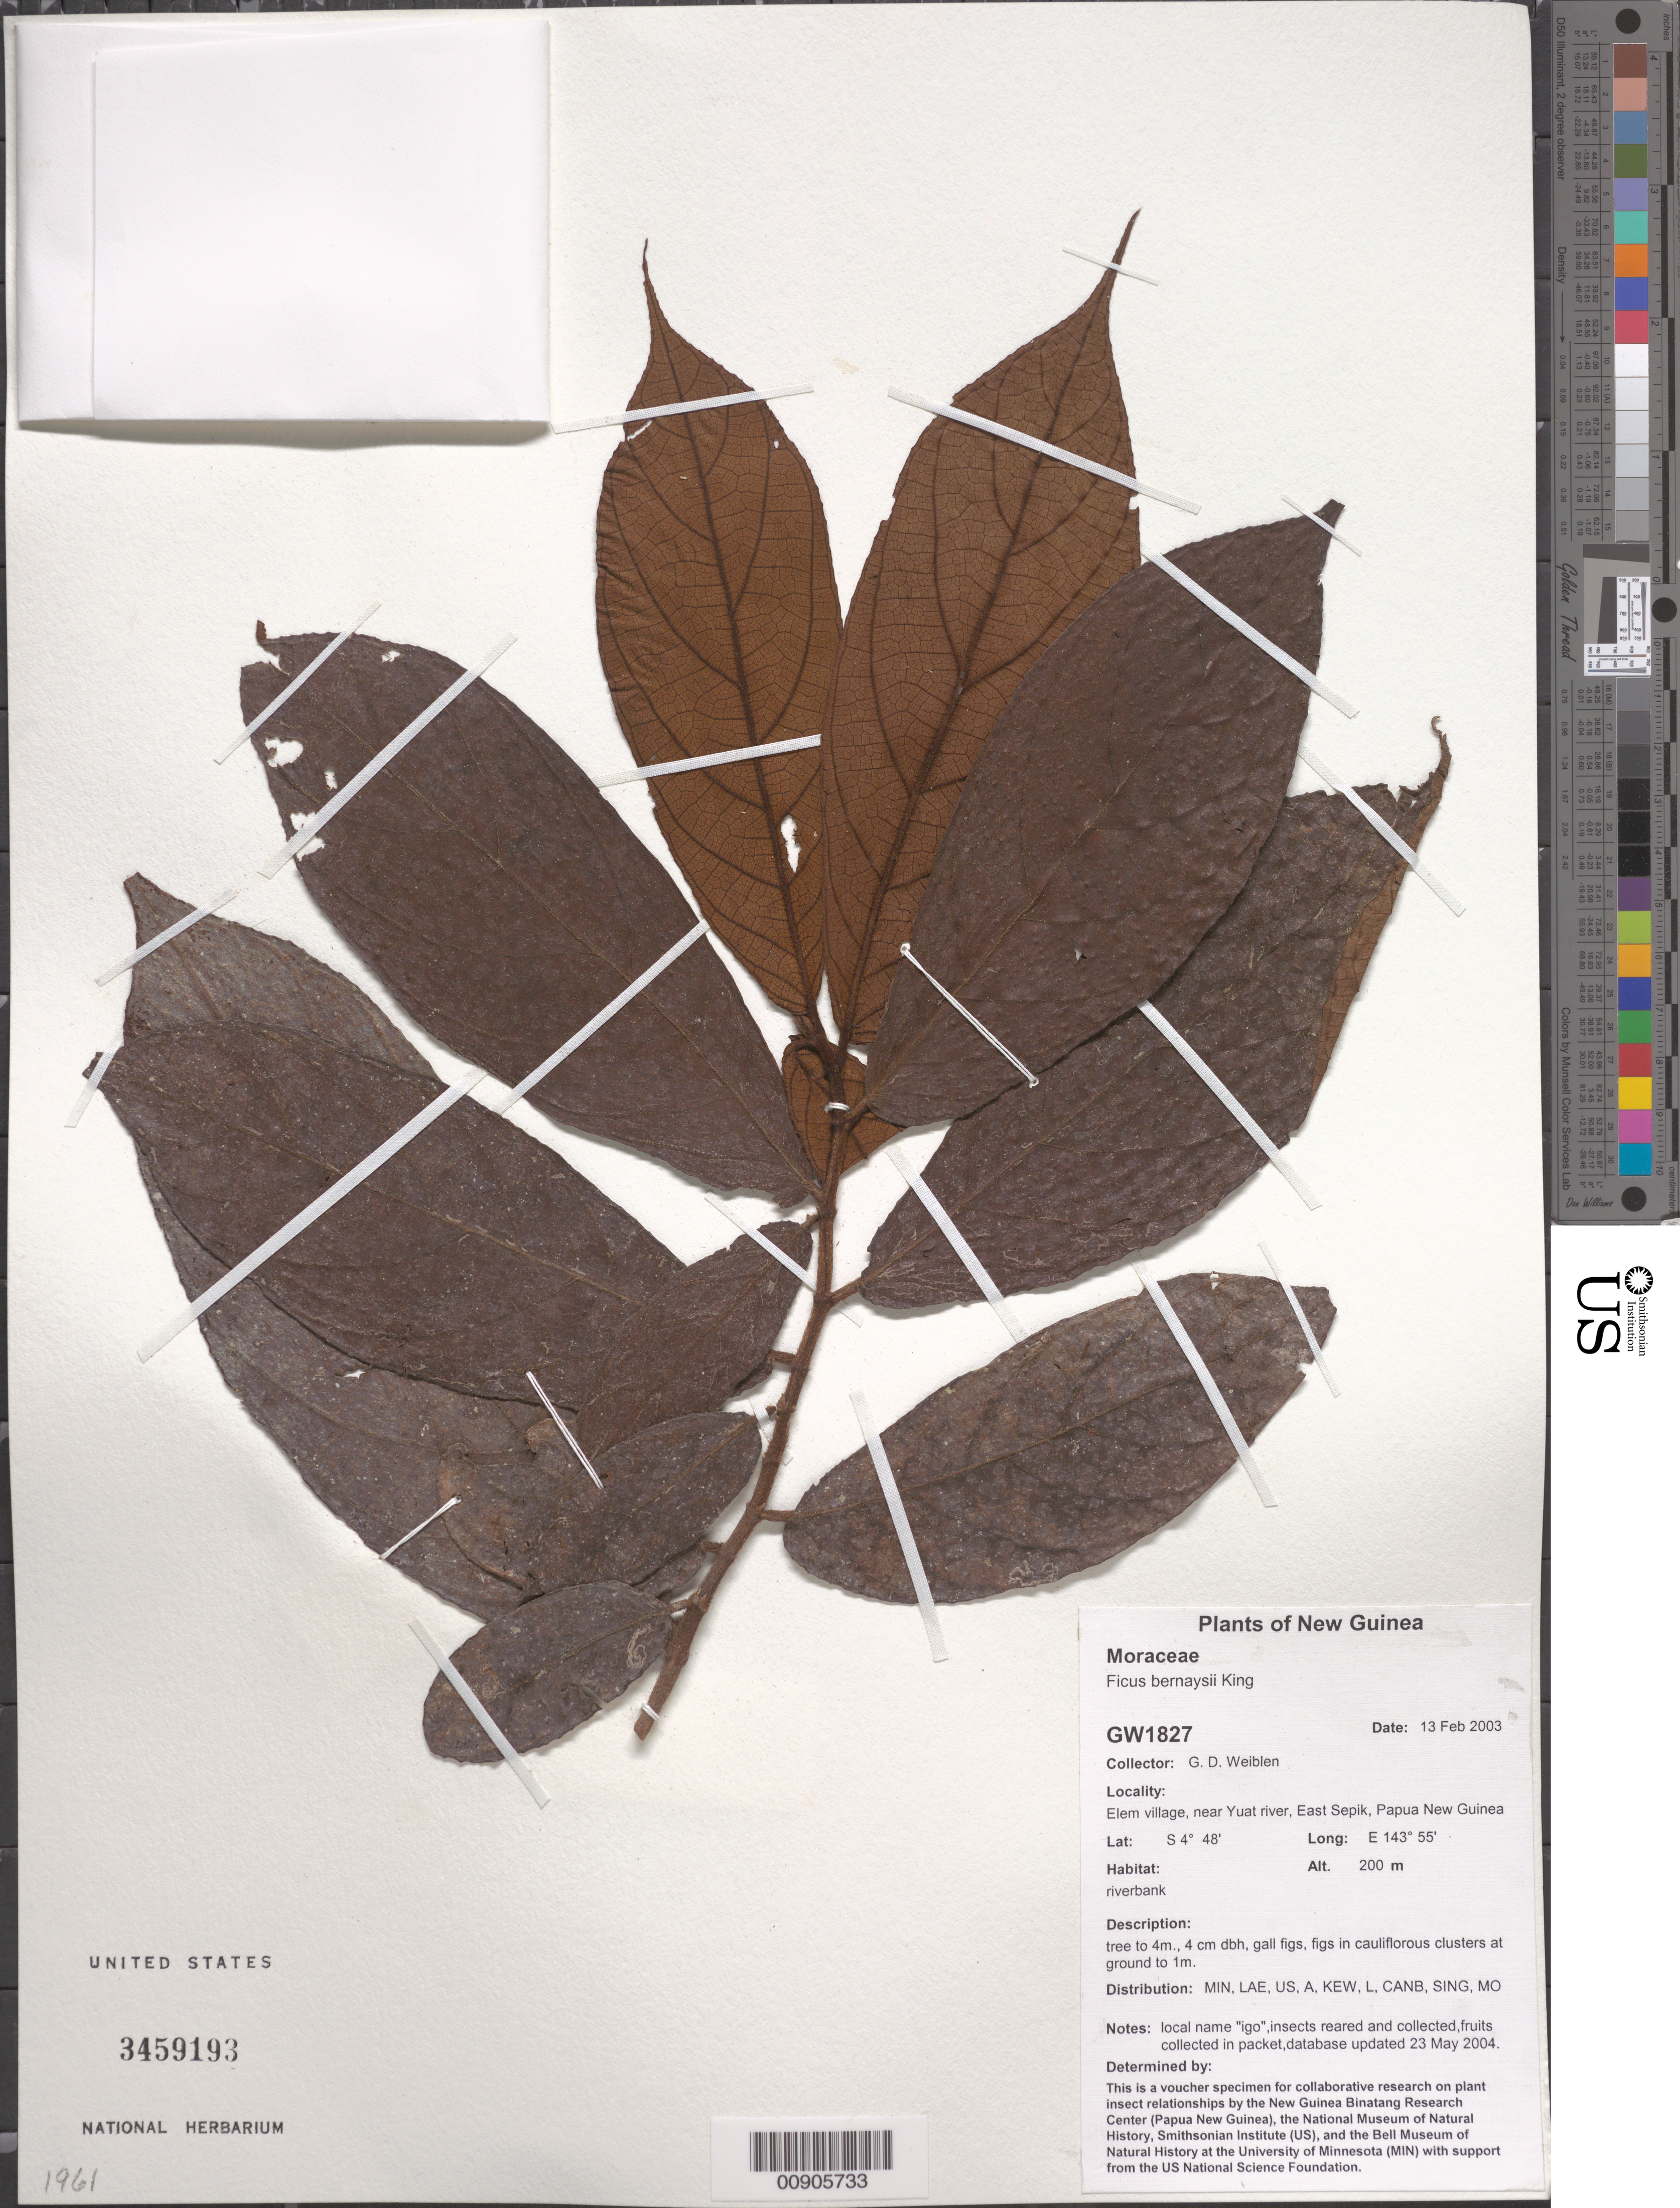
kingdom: Plantae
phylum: Tracheophyta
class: Magnoliopsida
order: Rosales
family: Moraceae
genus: Ficus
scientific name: Ficus bernaysii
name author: King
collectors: G. D. Weiblen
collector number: GW 1827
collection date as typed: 13 Feb 2003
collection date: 2003-02-13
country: Papua New Guinea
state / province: East Sepik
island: New Guinea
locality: Elem village, near Yuat river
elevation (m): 200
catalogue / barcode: US 3459193